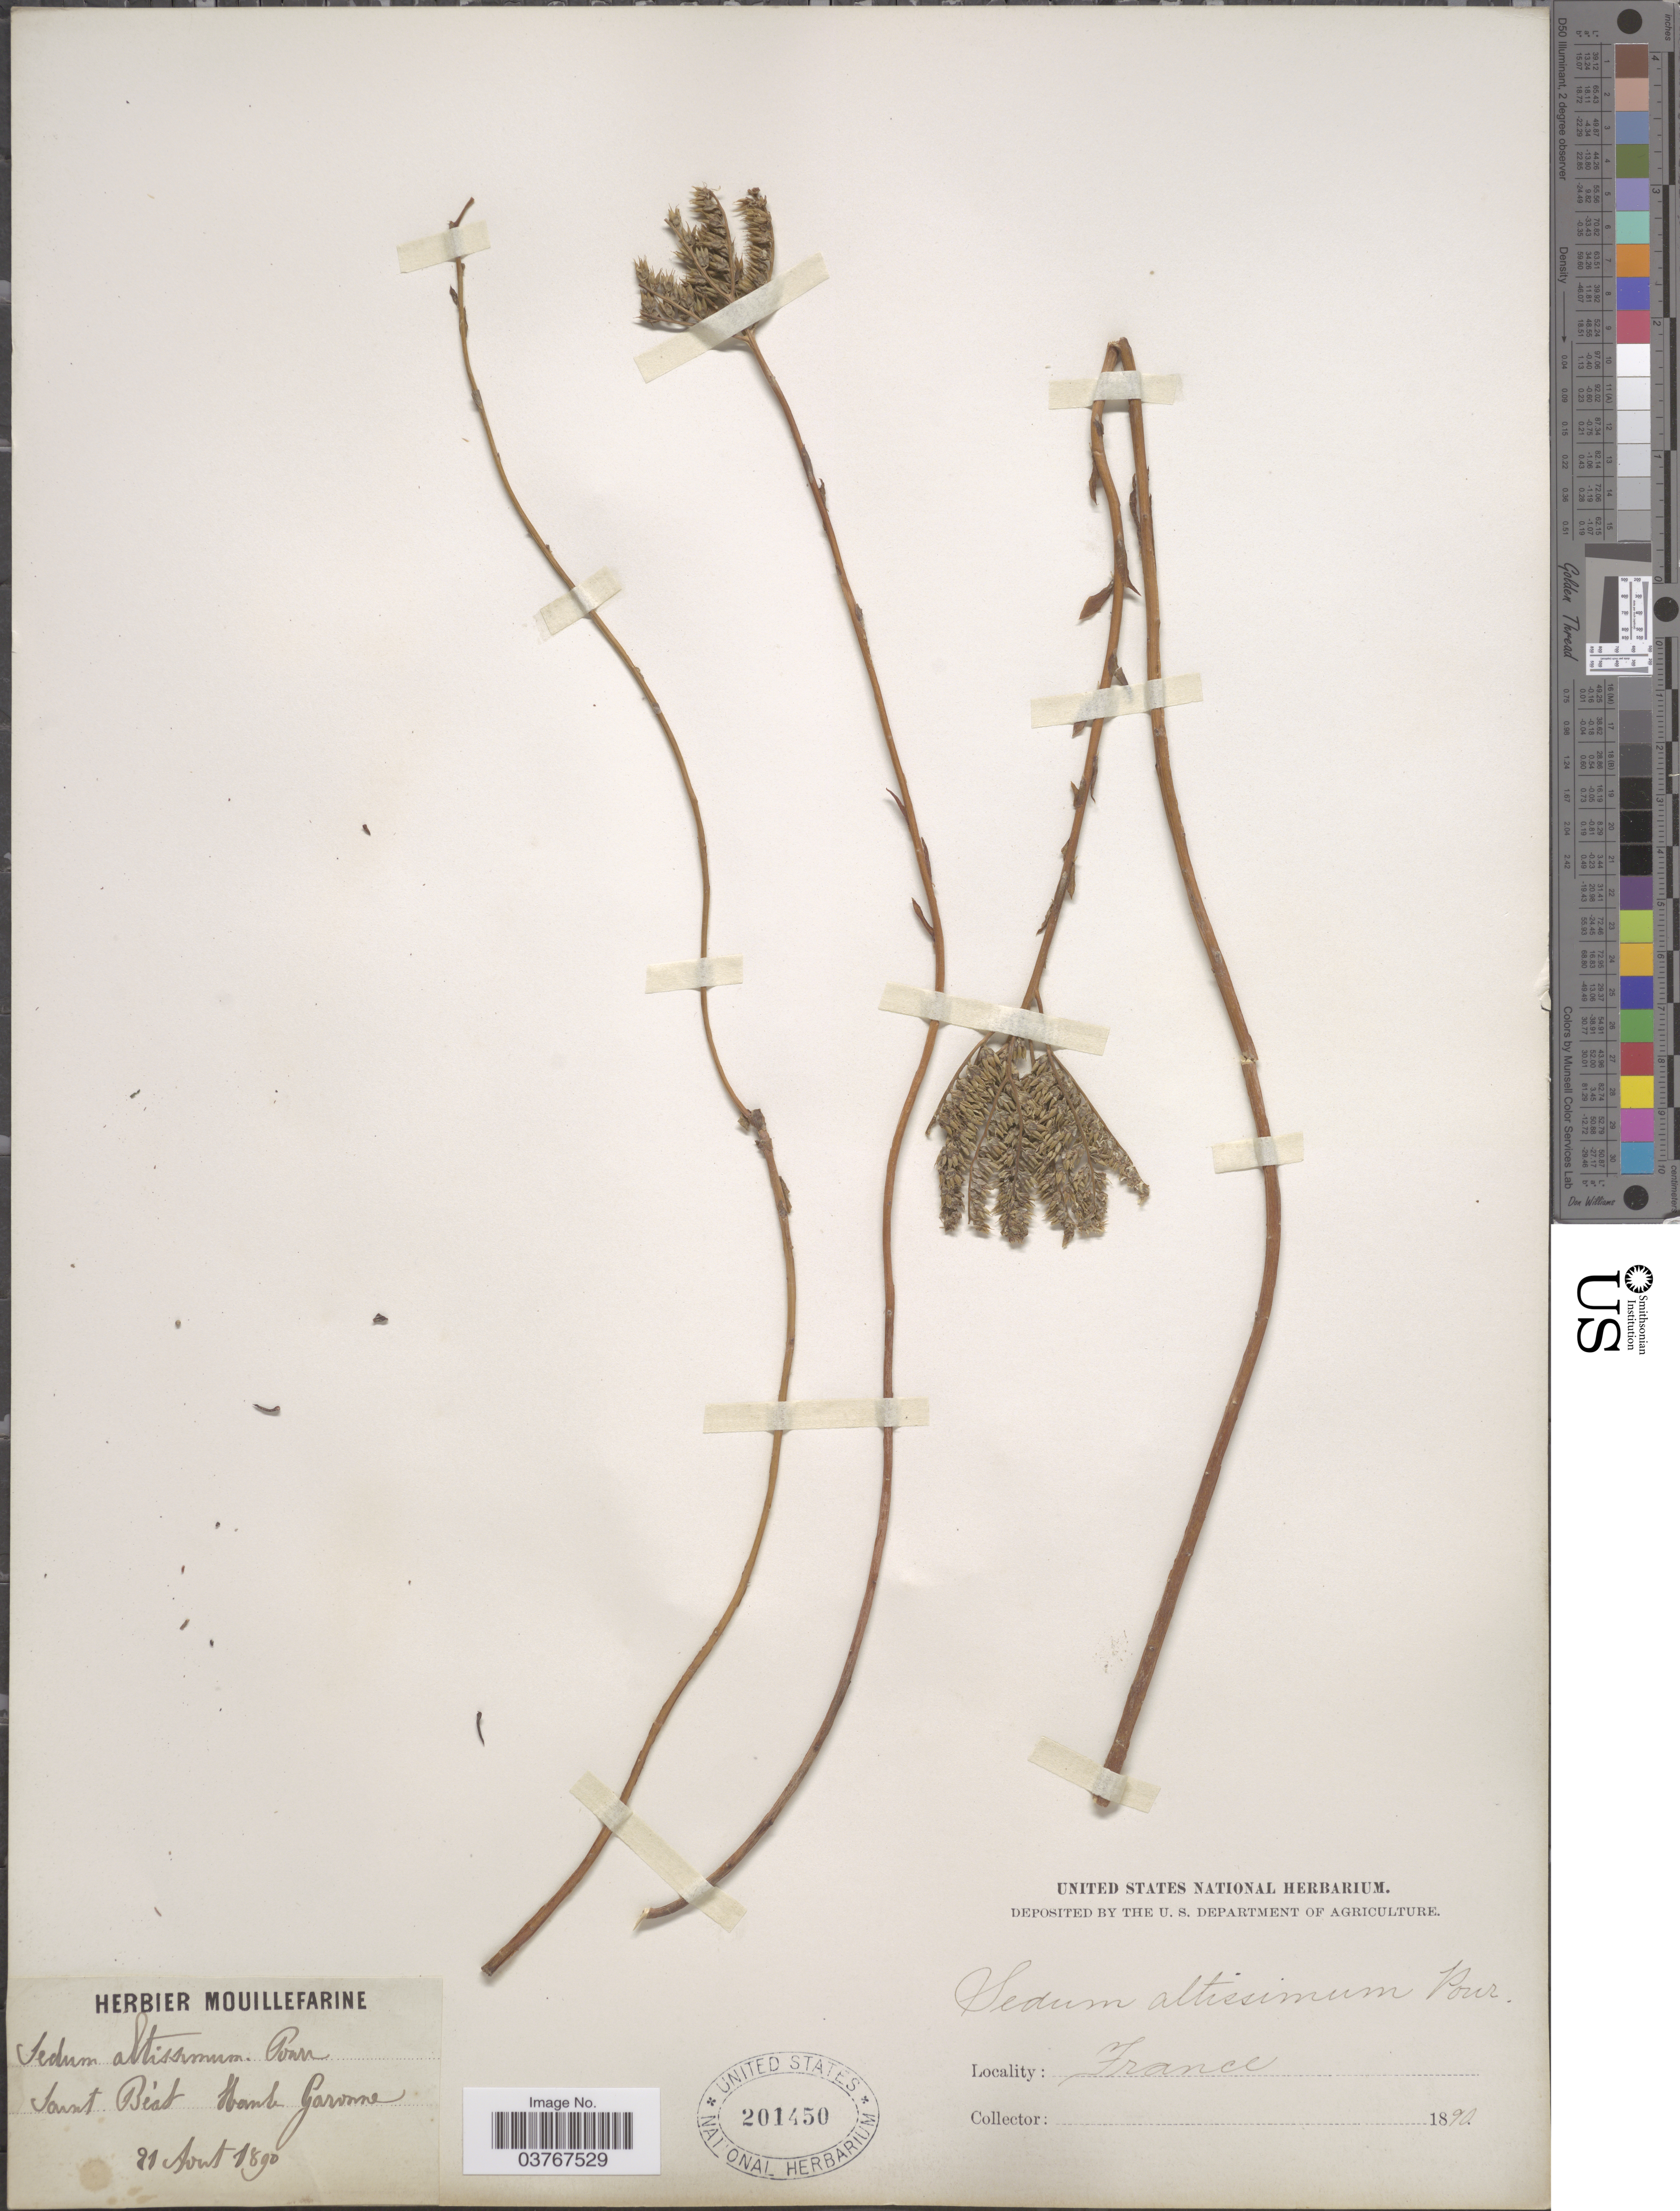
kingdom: Plantae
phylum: Tracheophyta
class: Magnoliopsida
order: Saxifragales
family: Crassulaceae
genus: Petrosedum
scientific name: Petrosedum sediforme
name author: (Jacq.) Grulich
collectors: ex herb. Mouillefarine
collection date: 1890-08-21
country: France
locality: Saint Béat Haute Garonne.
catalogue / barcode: US 201450